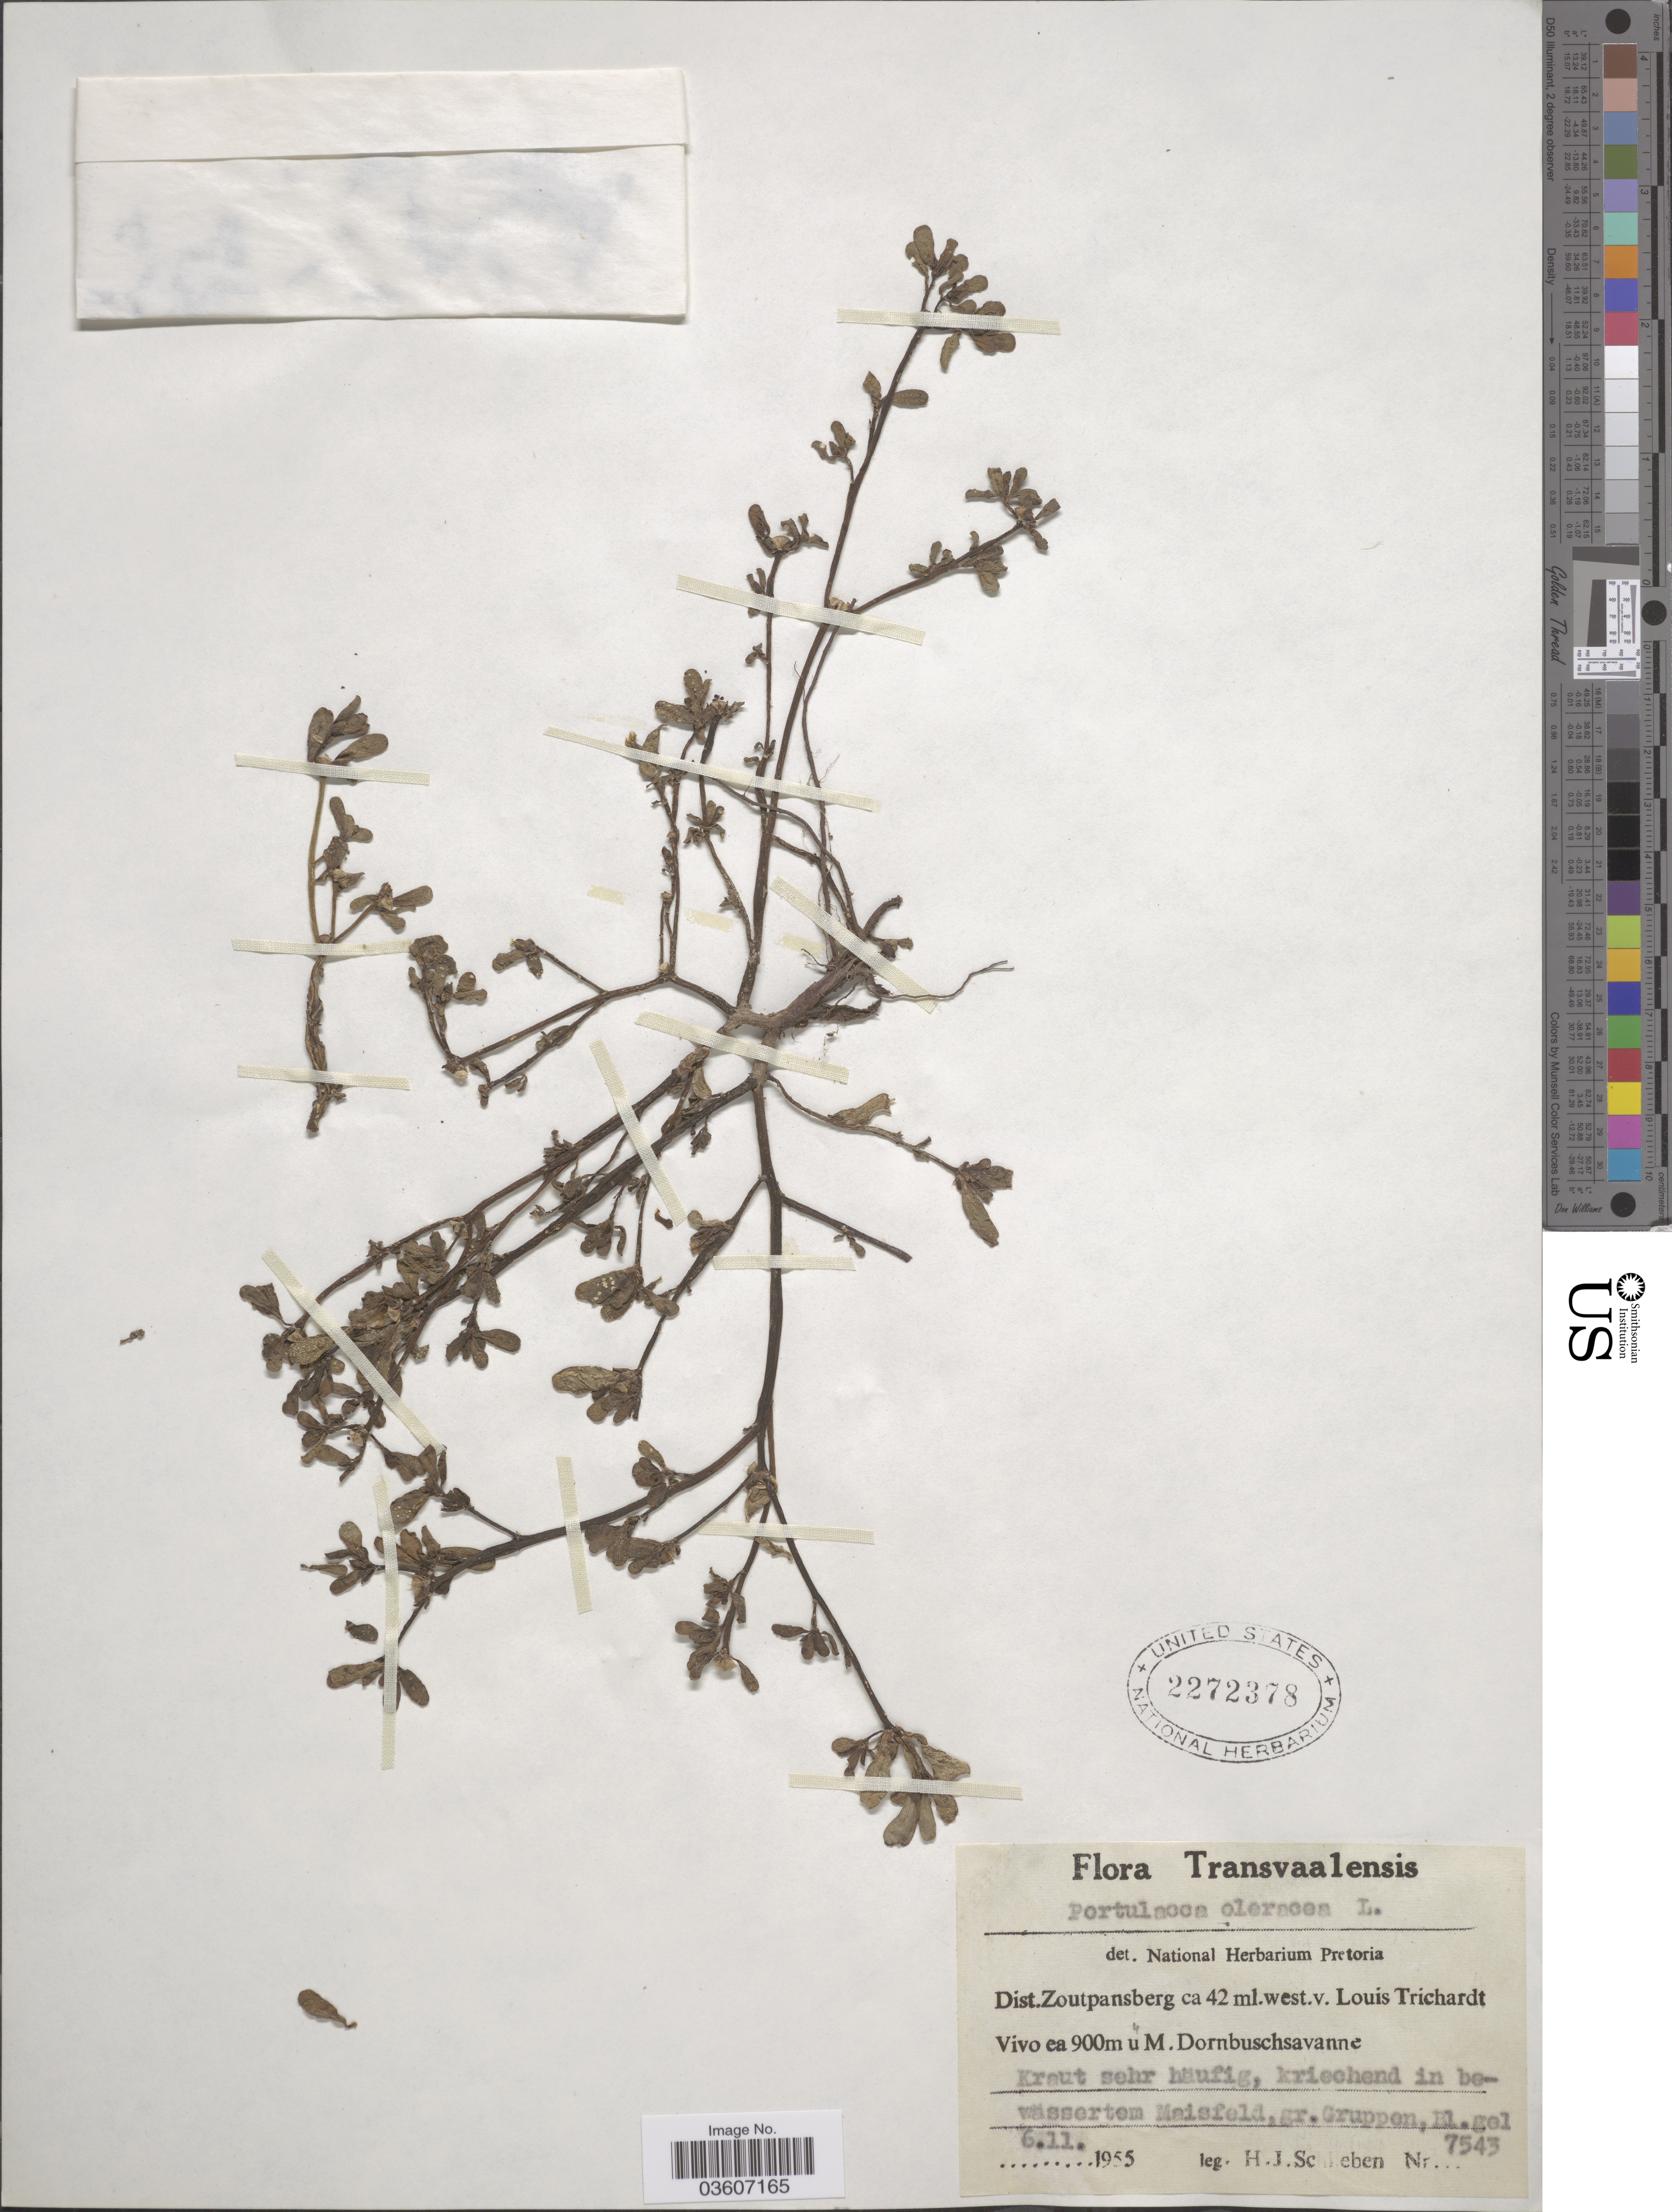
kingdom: Plantae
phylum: Tracheophyta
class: Magnoliopsida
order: Caryophyllales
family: Portulacaceae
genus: Portulaca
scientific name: Portulaca oleracea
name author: L.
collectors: H. J. Schlieben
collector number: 7543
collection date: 1955-11-06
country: South Africa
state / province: Limpopo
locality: Transvaalensis. Dist. Zoutpansberg ca 42 ml. west. v. Louis Trichardt Vivo.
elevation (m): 900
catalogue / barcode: US 2272378